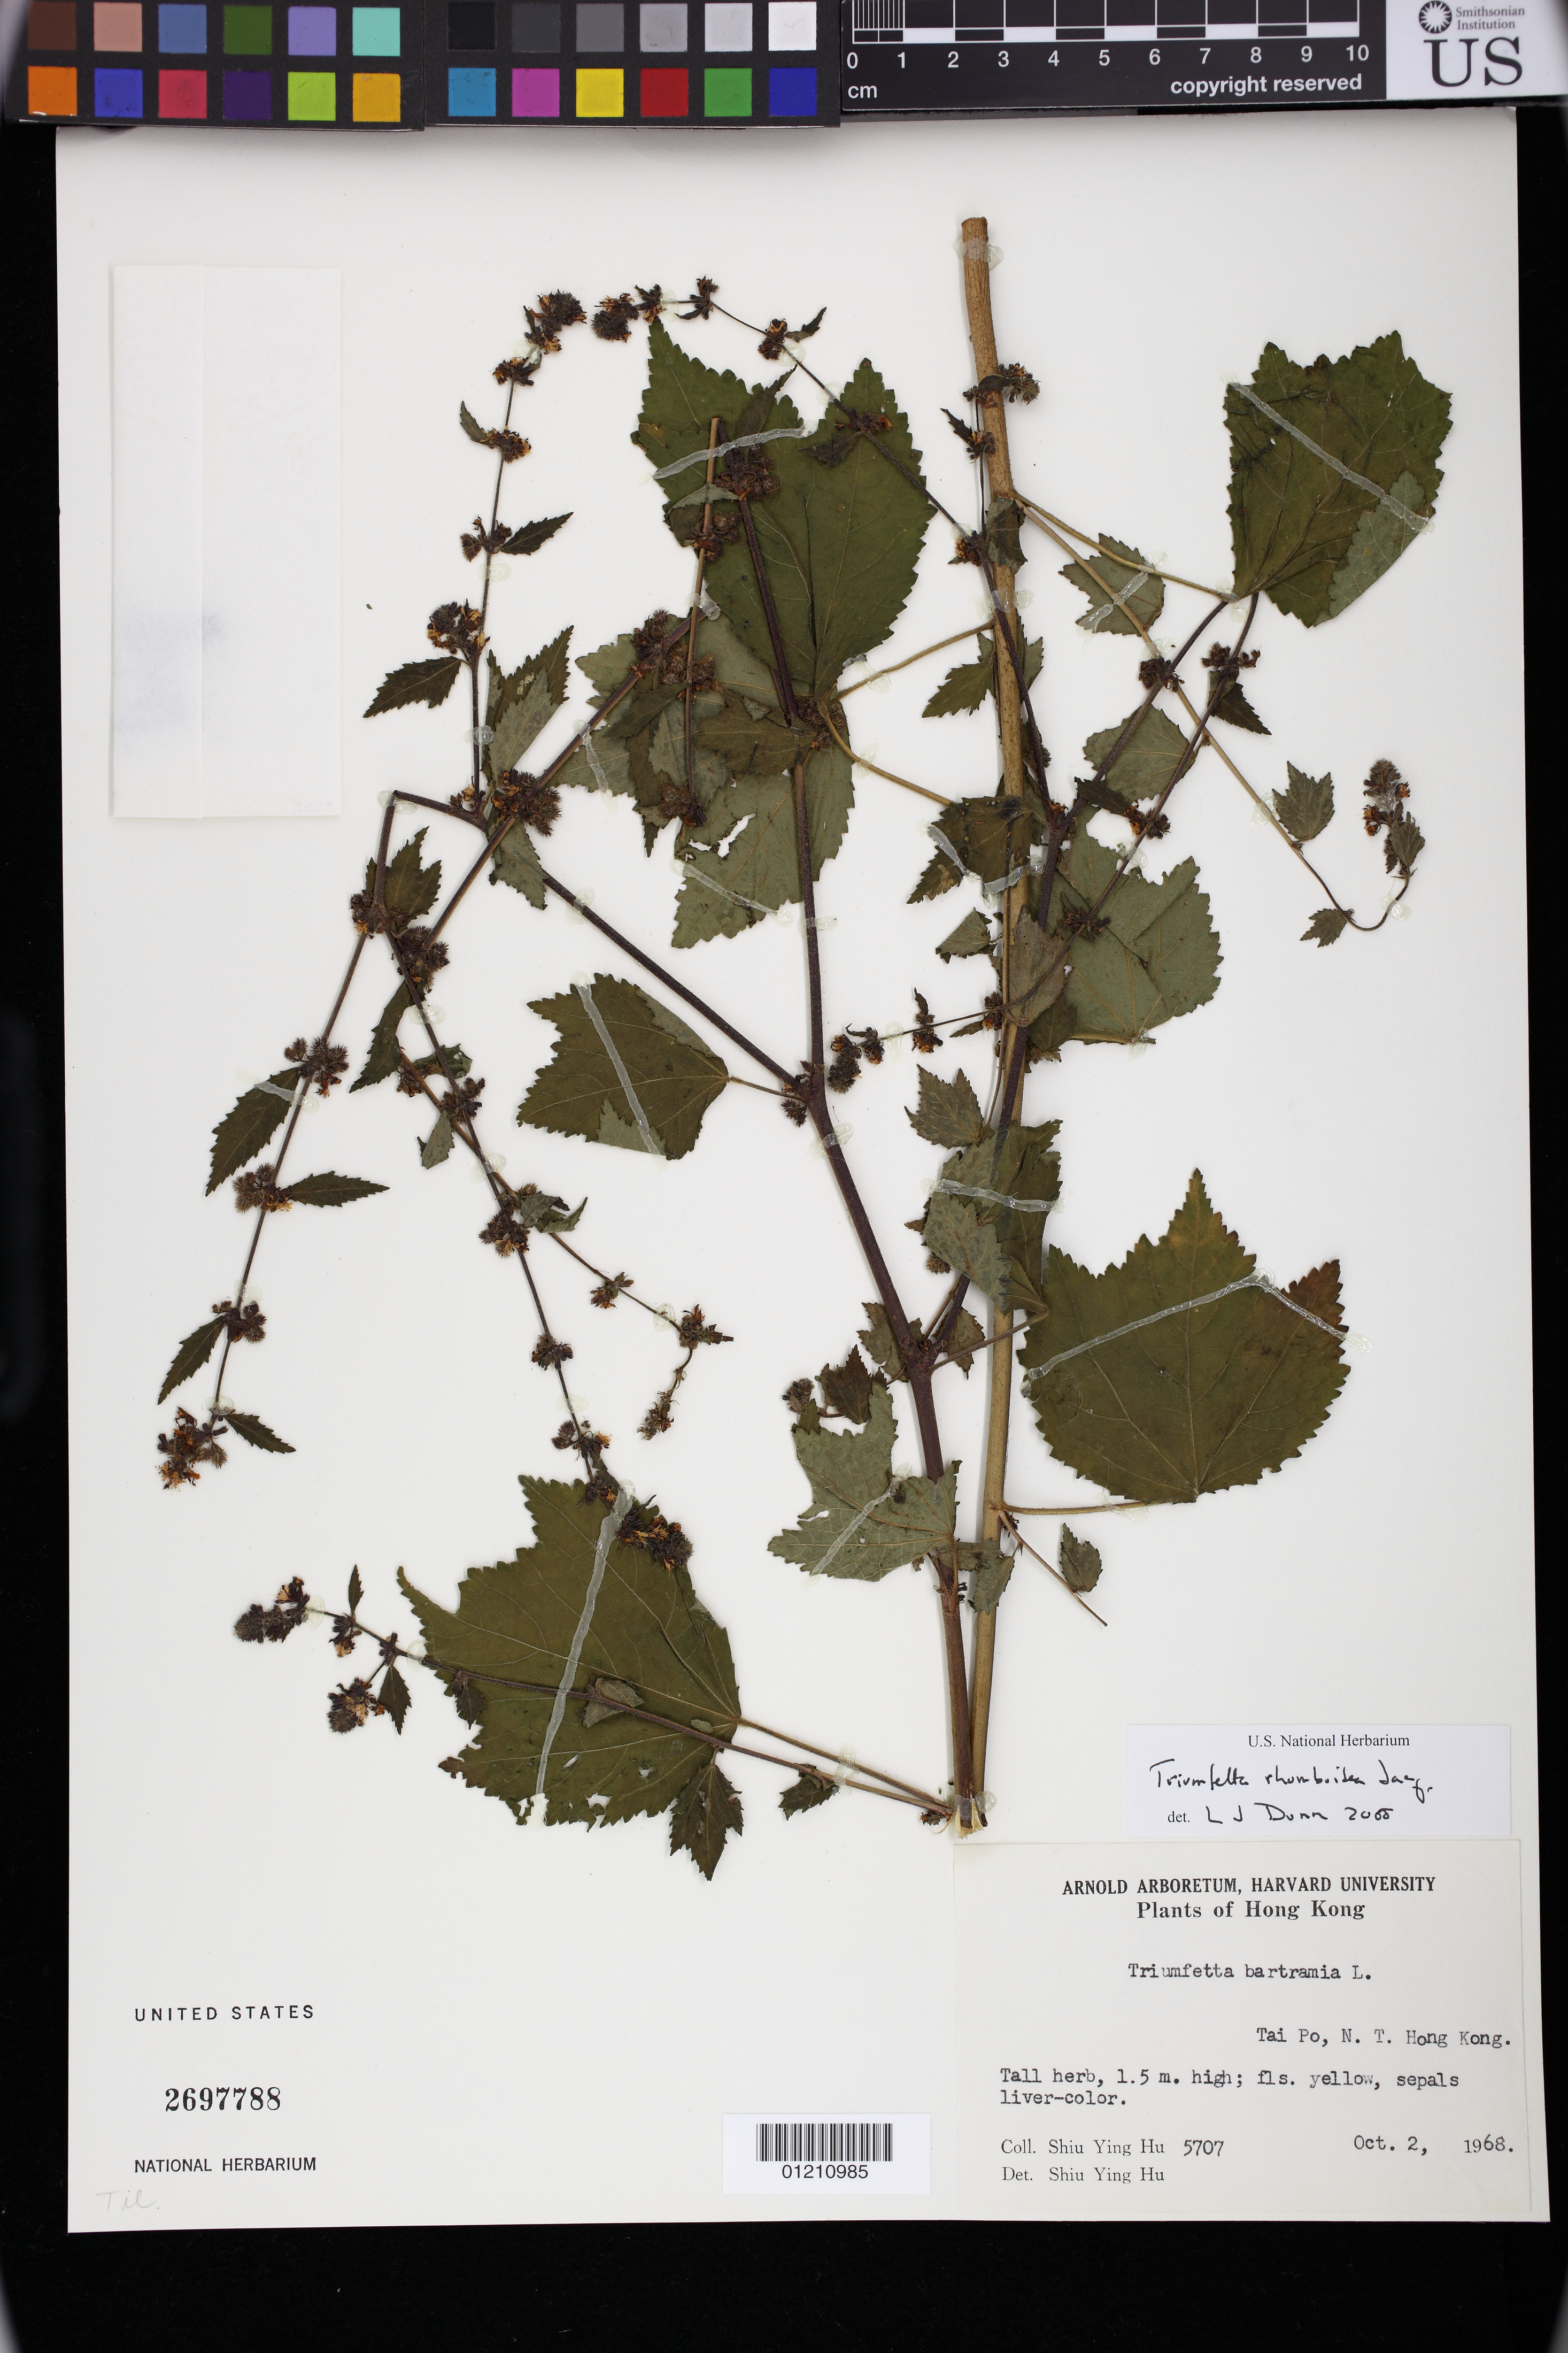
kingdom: Plantae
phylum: Tracheophyta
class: Magnoliopsida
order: Malvales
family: Malvaceae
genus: Triumfetta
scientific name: Triumfetta rhomboidea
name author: Jacq.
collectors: S. Y. Hu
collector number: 5707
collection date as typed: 10 Feb 1968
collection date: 1968-02-10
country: China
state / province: Hong Kong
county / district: New Territories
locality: Tai Po, N. T. Hong Kong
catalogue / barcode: US 2697788